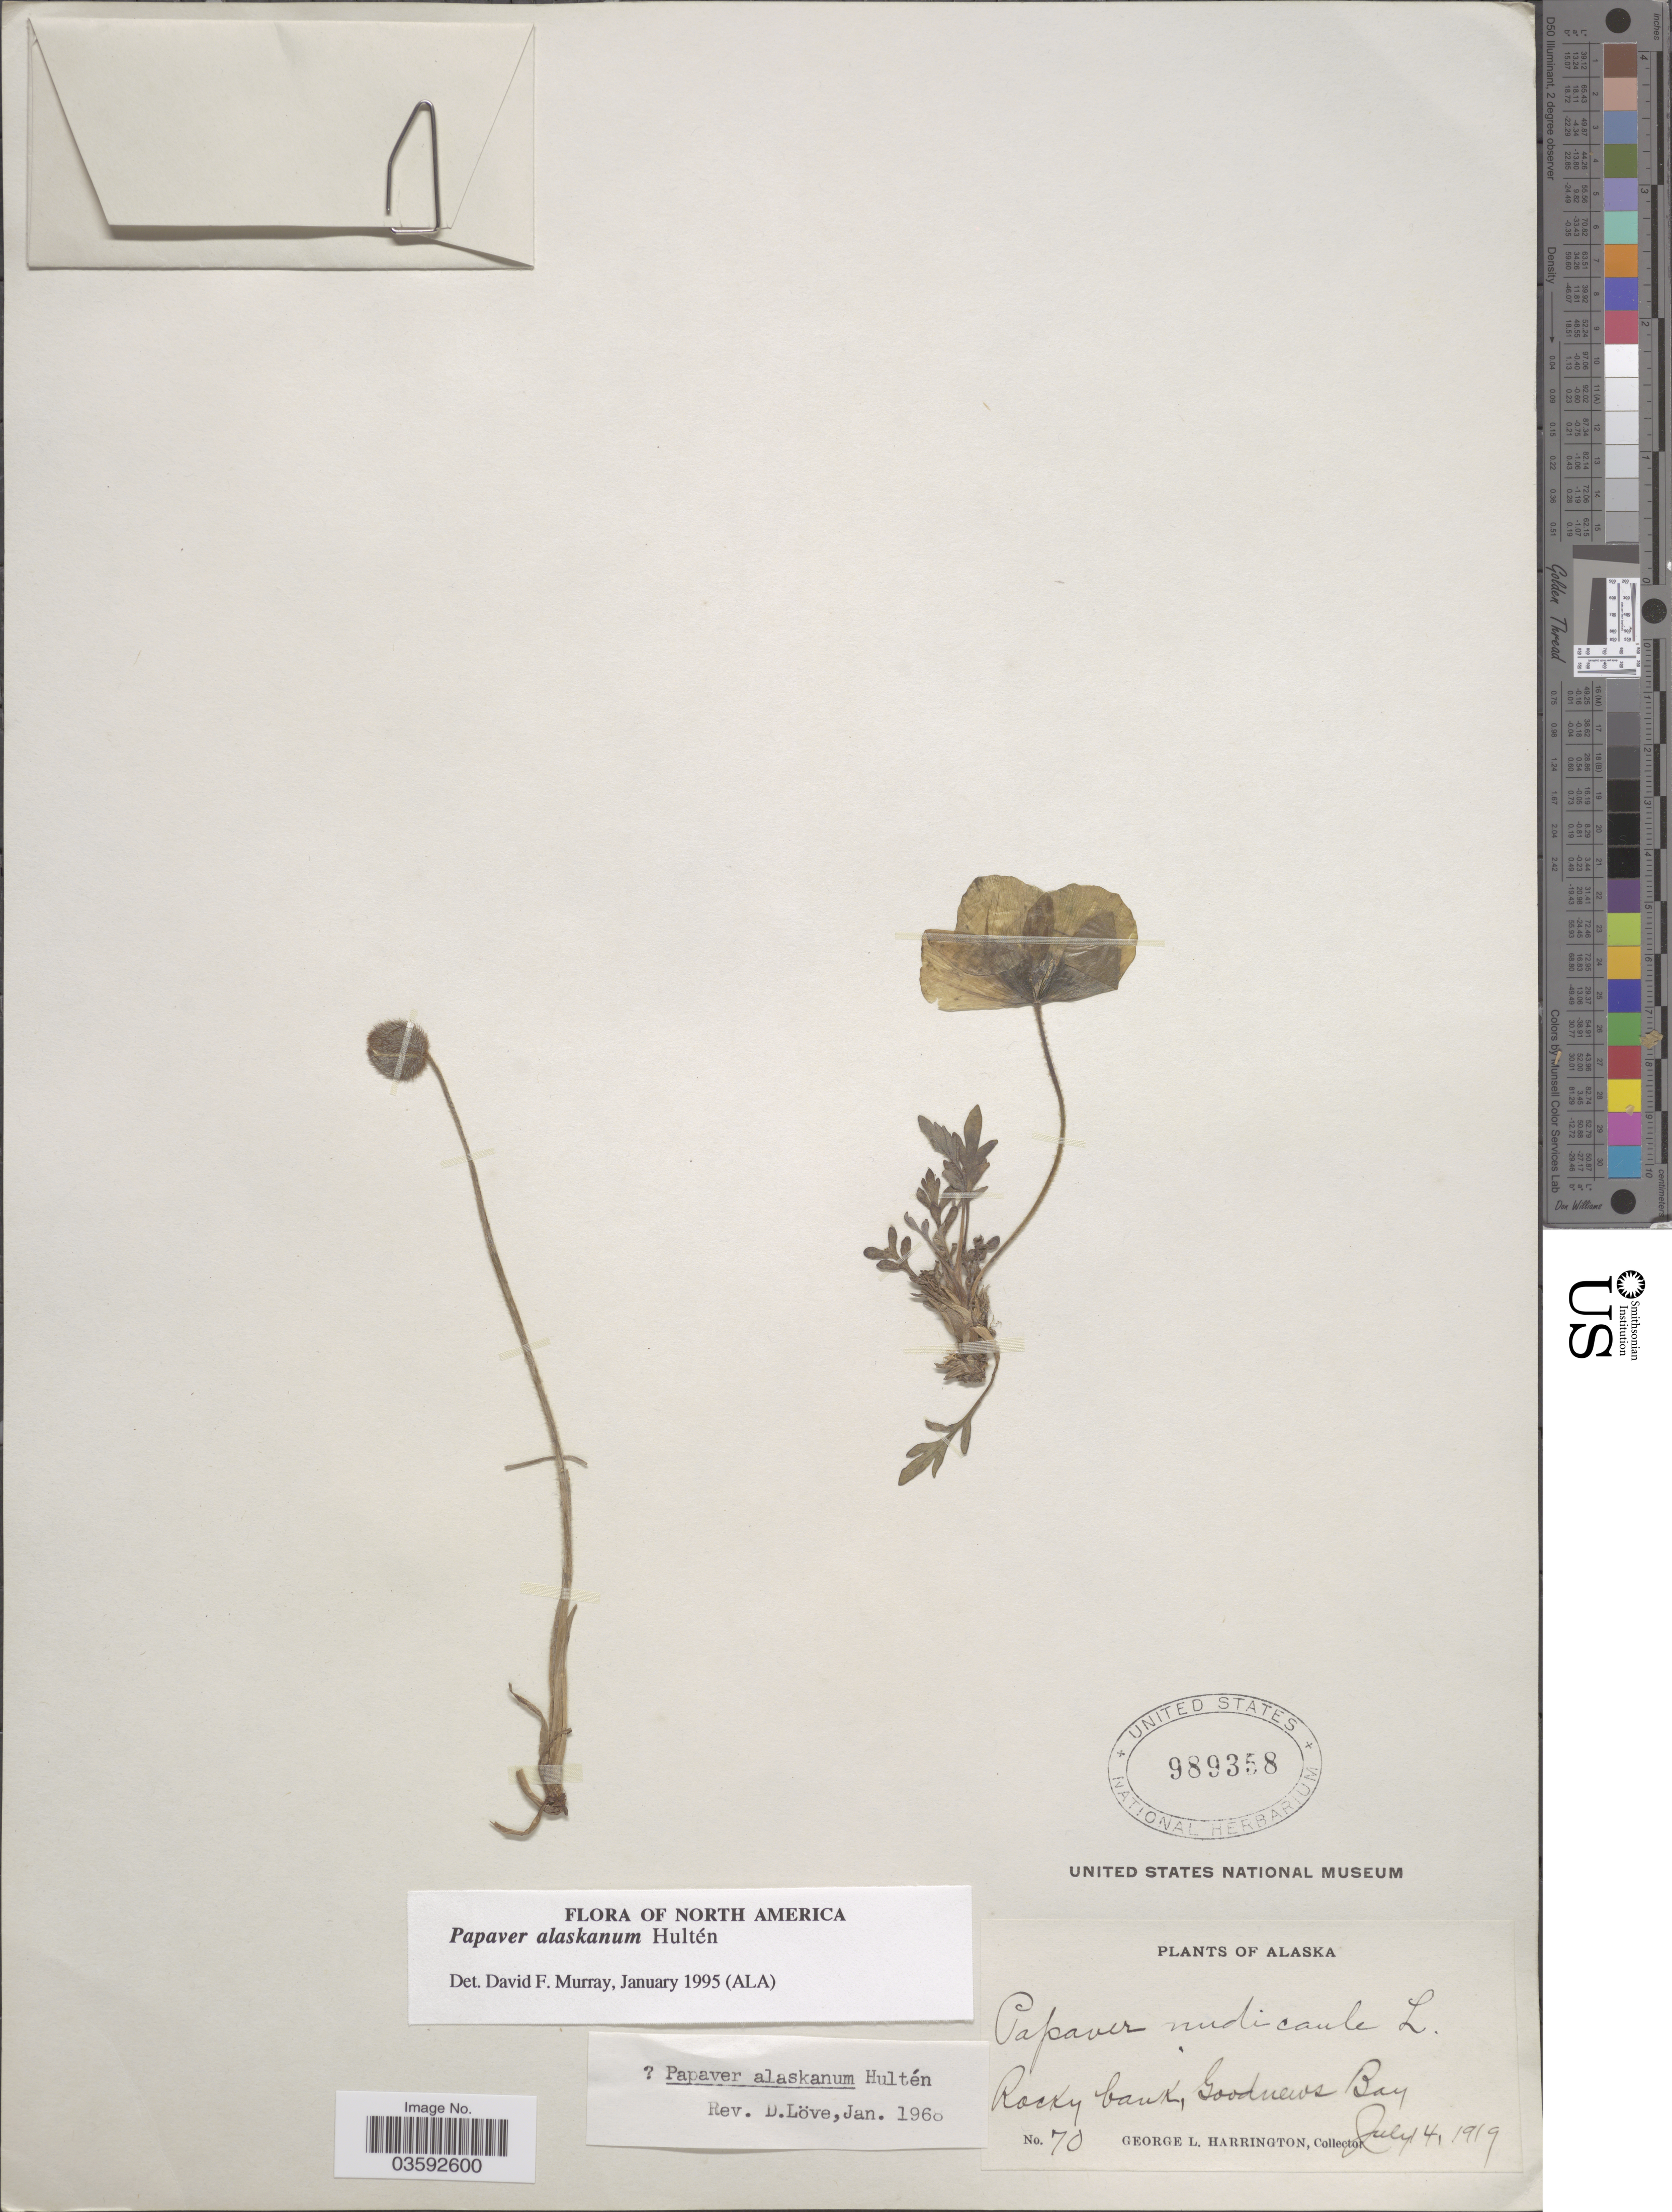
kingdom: Plantae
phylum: Tracheophyta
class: Magnoliopsida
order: Ranunculales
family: Papaveraceae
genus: Papaver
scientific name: Papaver alaskanum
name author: Hultén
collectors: G. Harrington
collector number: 70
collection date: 1919-07-04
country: United States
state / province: Alaska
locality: Goodnews Bay.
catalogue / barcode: US 989358